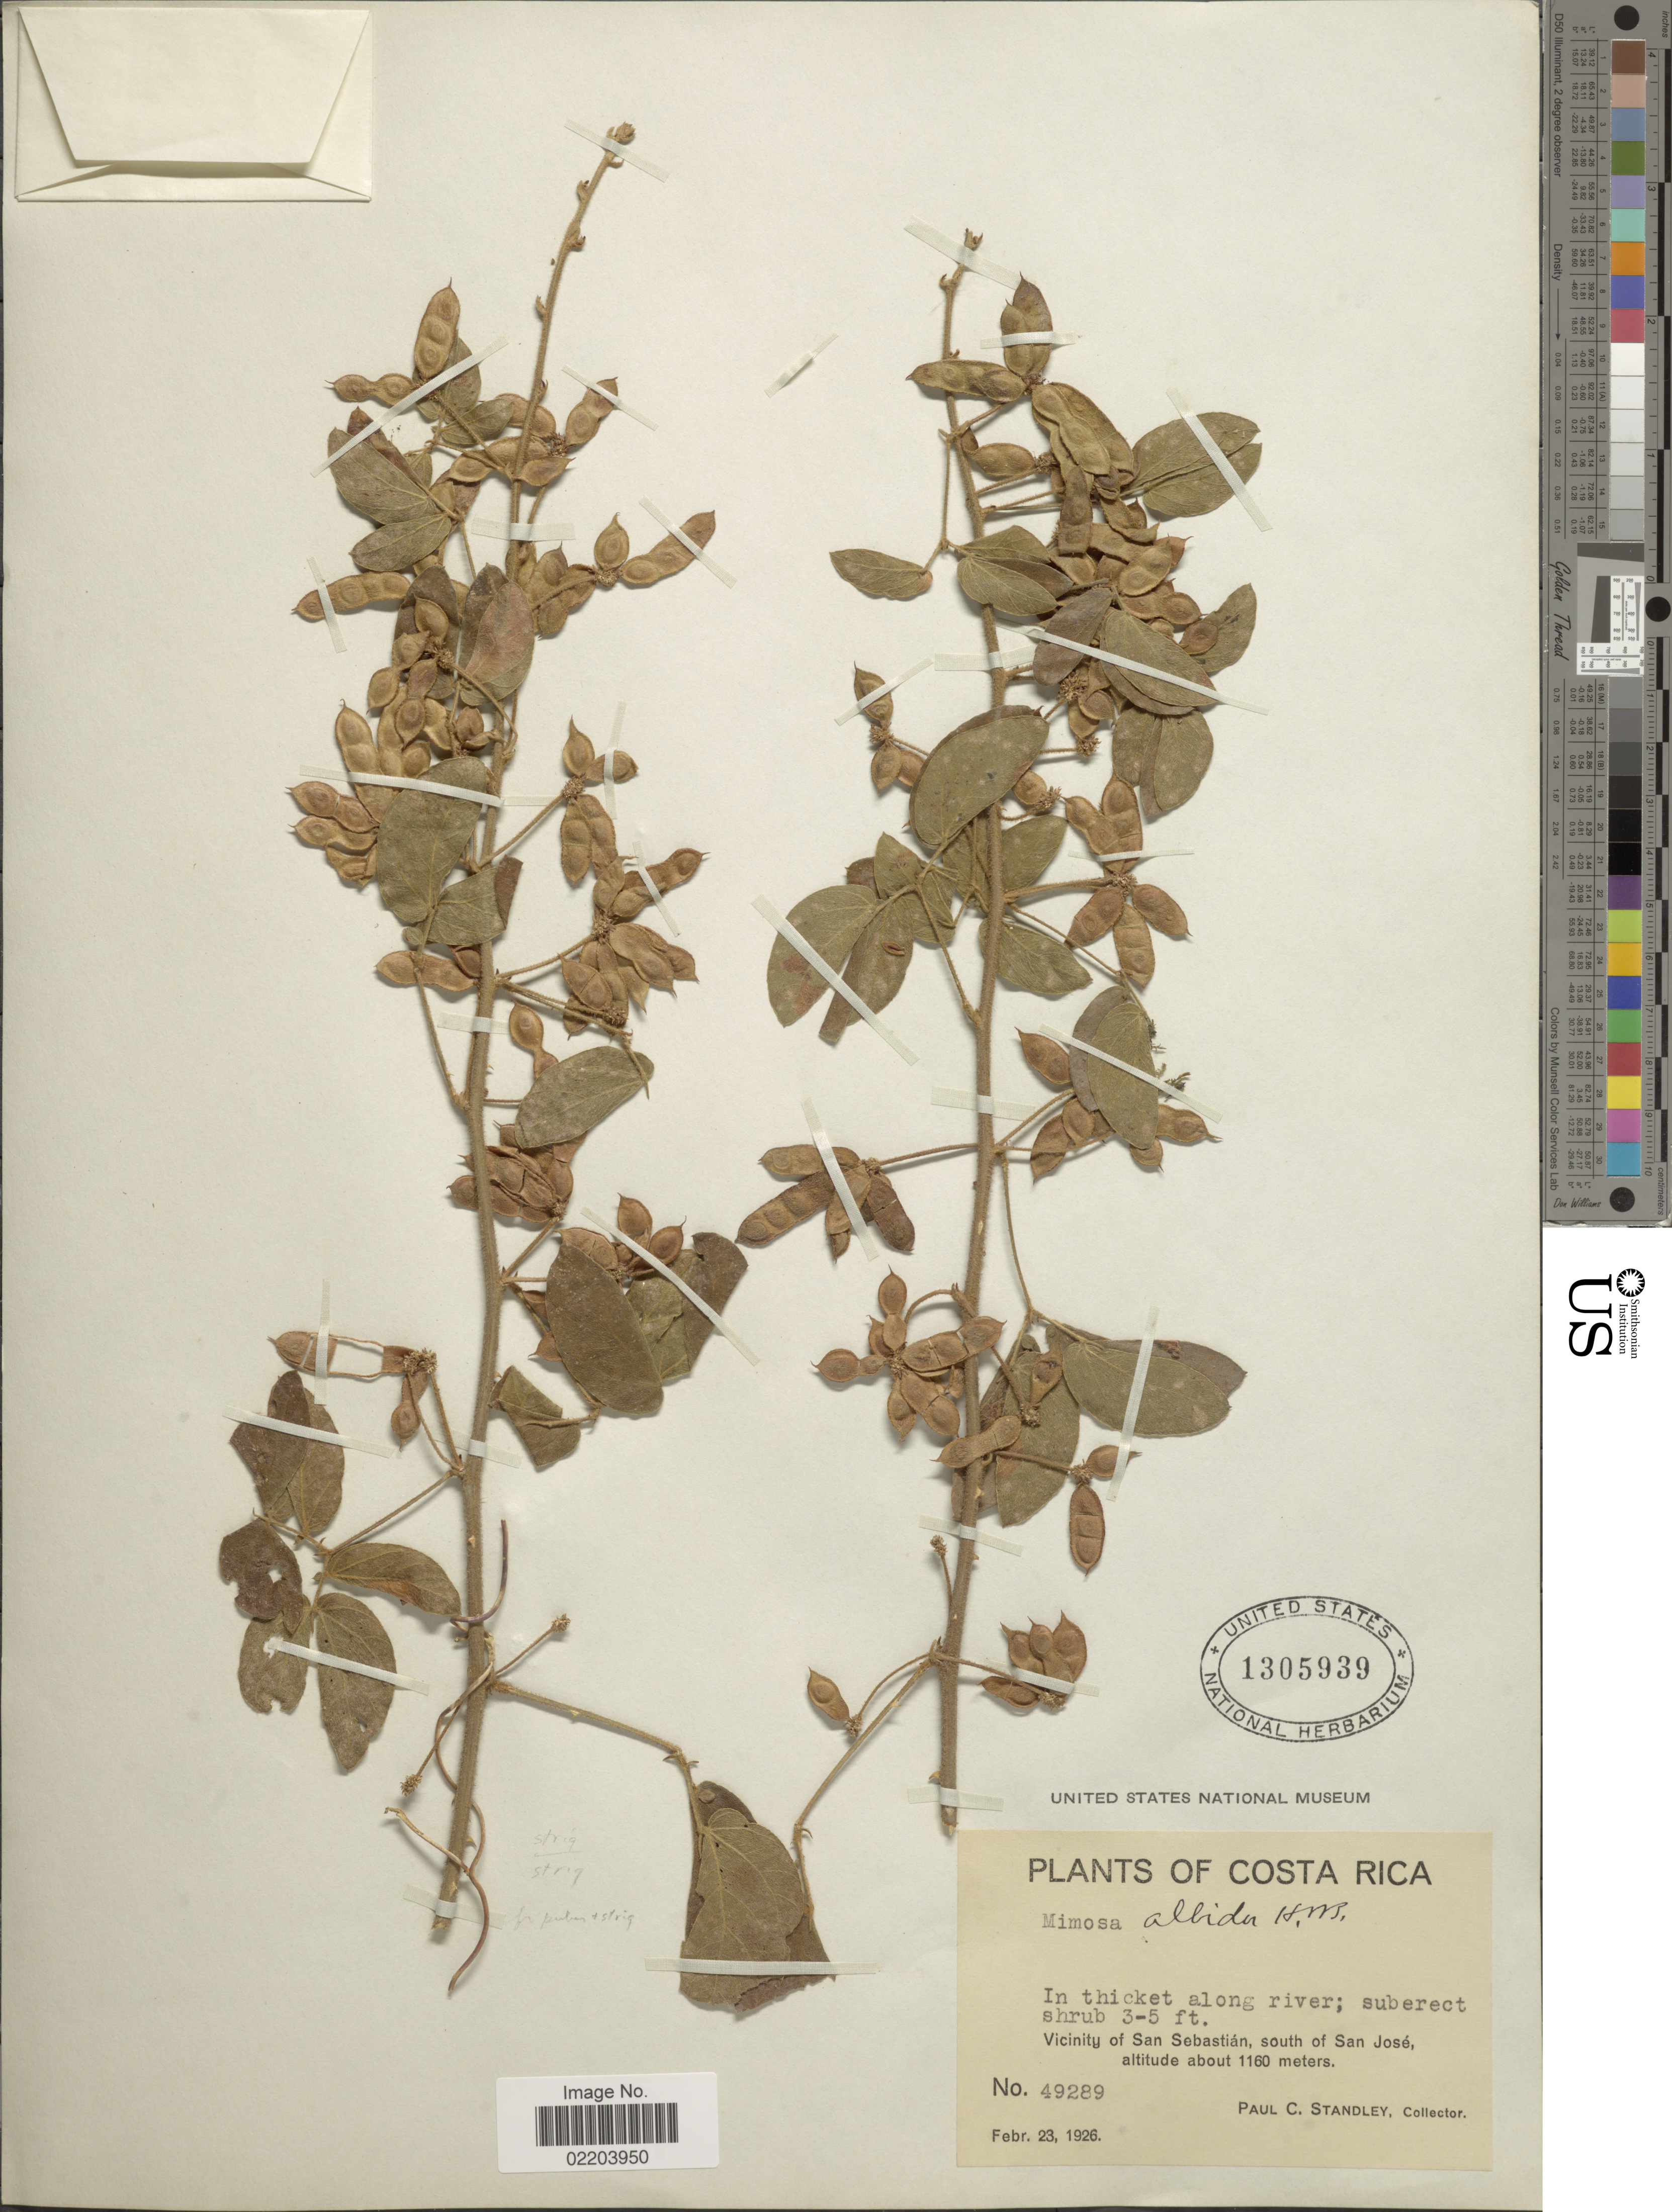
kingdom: Plantae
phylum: Tracheophyta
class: Magnoliopsida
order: Fabales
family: Fabaceae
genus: Mimosa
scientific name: Mimosa albida var. strigosa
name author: (Willd.) B.L. Rob.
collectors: P. C. Standley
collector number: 49289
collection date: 1926-02-23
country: Costa Rica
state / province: San José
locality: Vicinity of San Sebastián, south of San José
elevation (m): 1160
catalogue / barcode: US 1305939